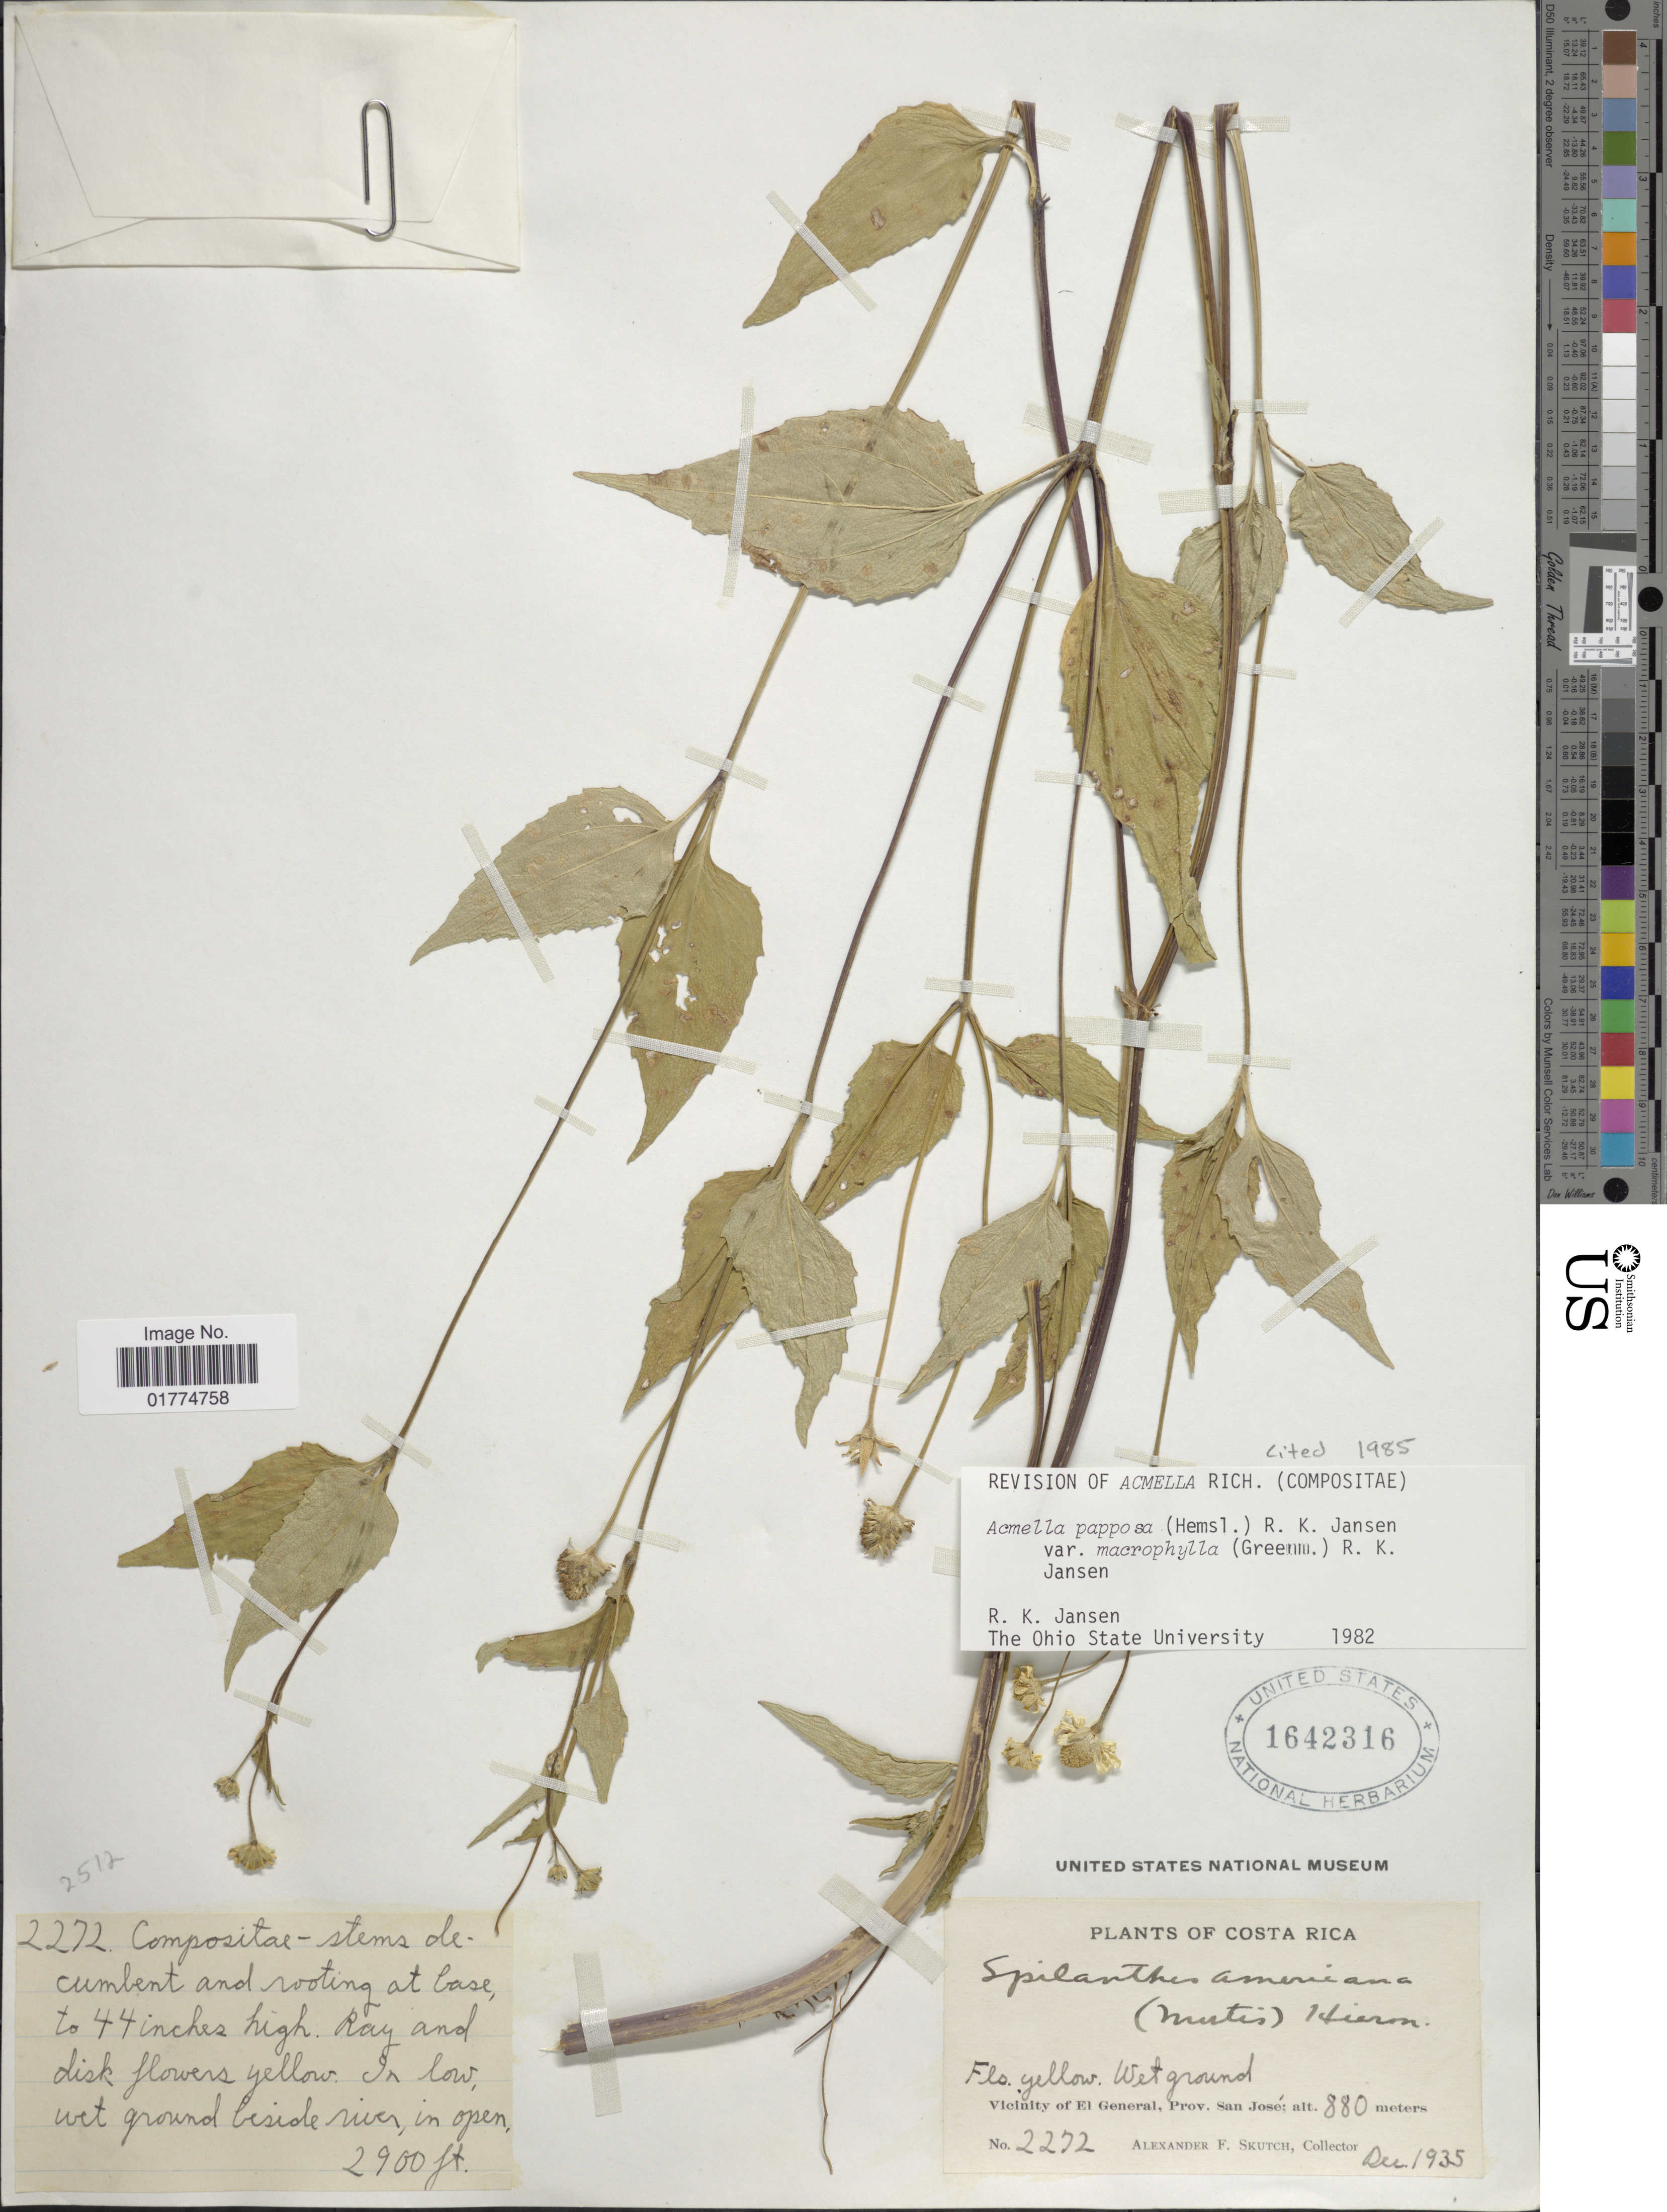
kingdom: Plantae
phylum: Tracheophyta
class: Magnoliopsida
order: Asterales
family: Asteraceae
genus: Acmella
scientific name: Acmella papposa var. macrophylla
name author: (Greenm.) R.K. Jansen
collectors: A. F. Skutch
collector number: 2272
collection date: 1935-12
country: Costa Rica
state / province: San José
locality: Vicinity of El General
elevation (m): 880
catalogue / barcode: US 1642316